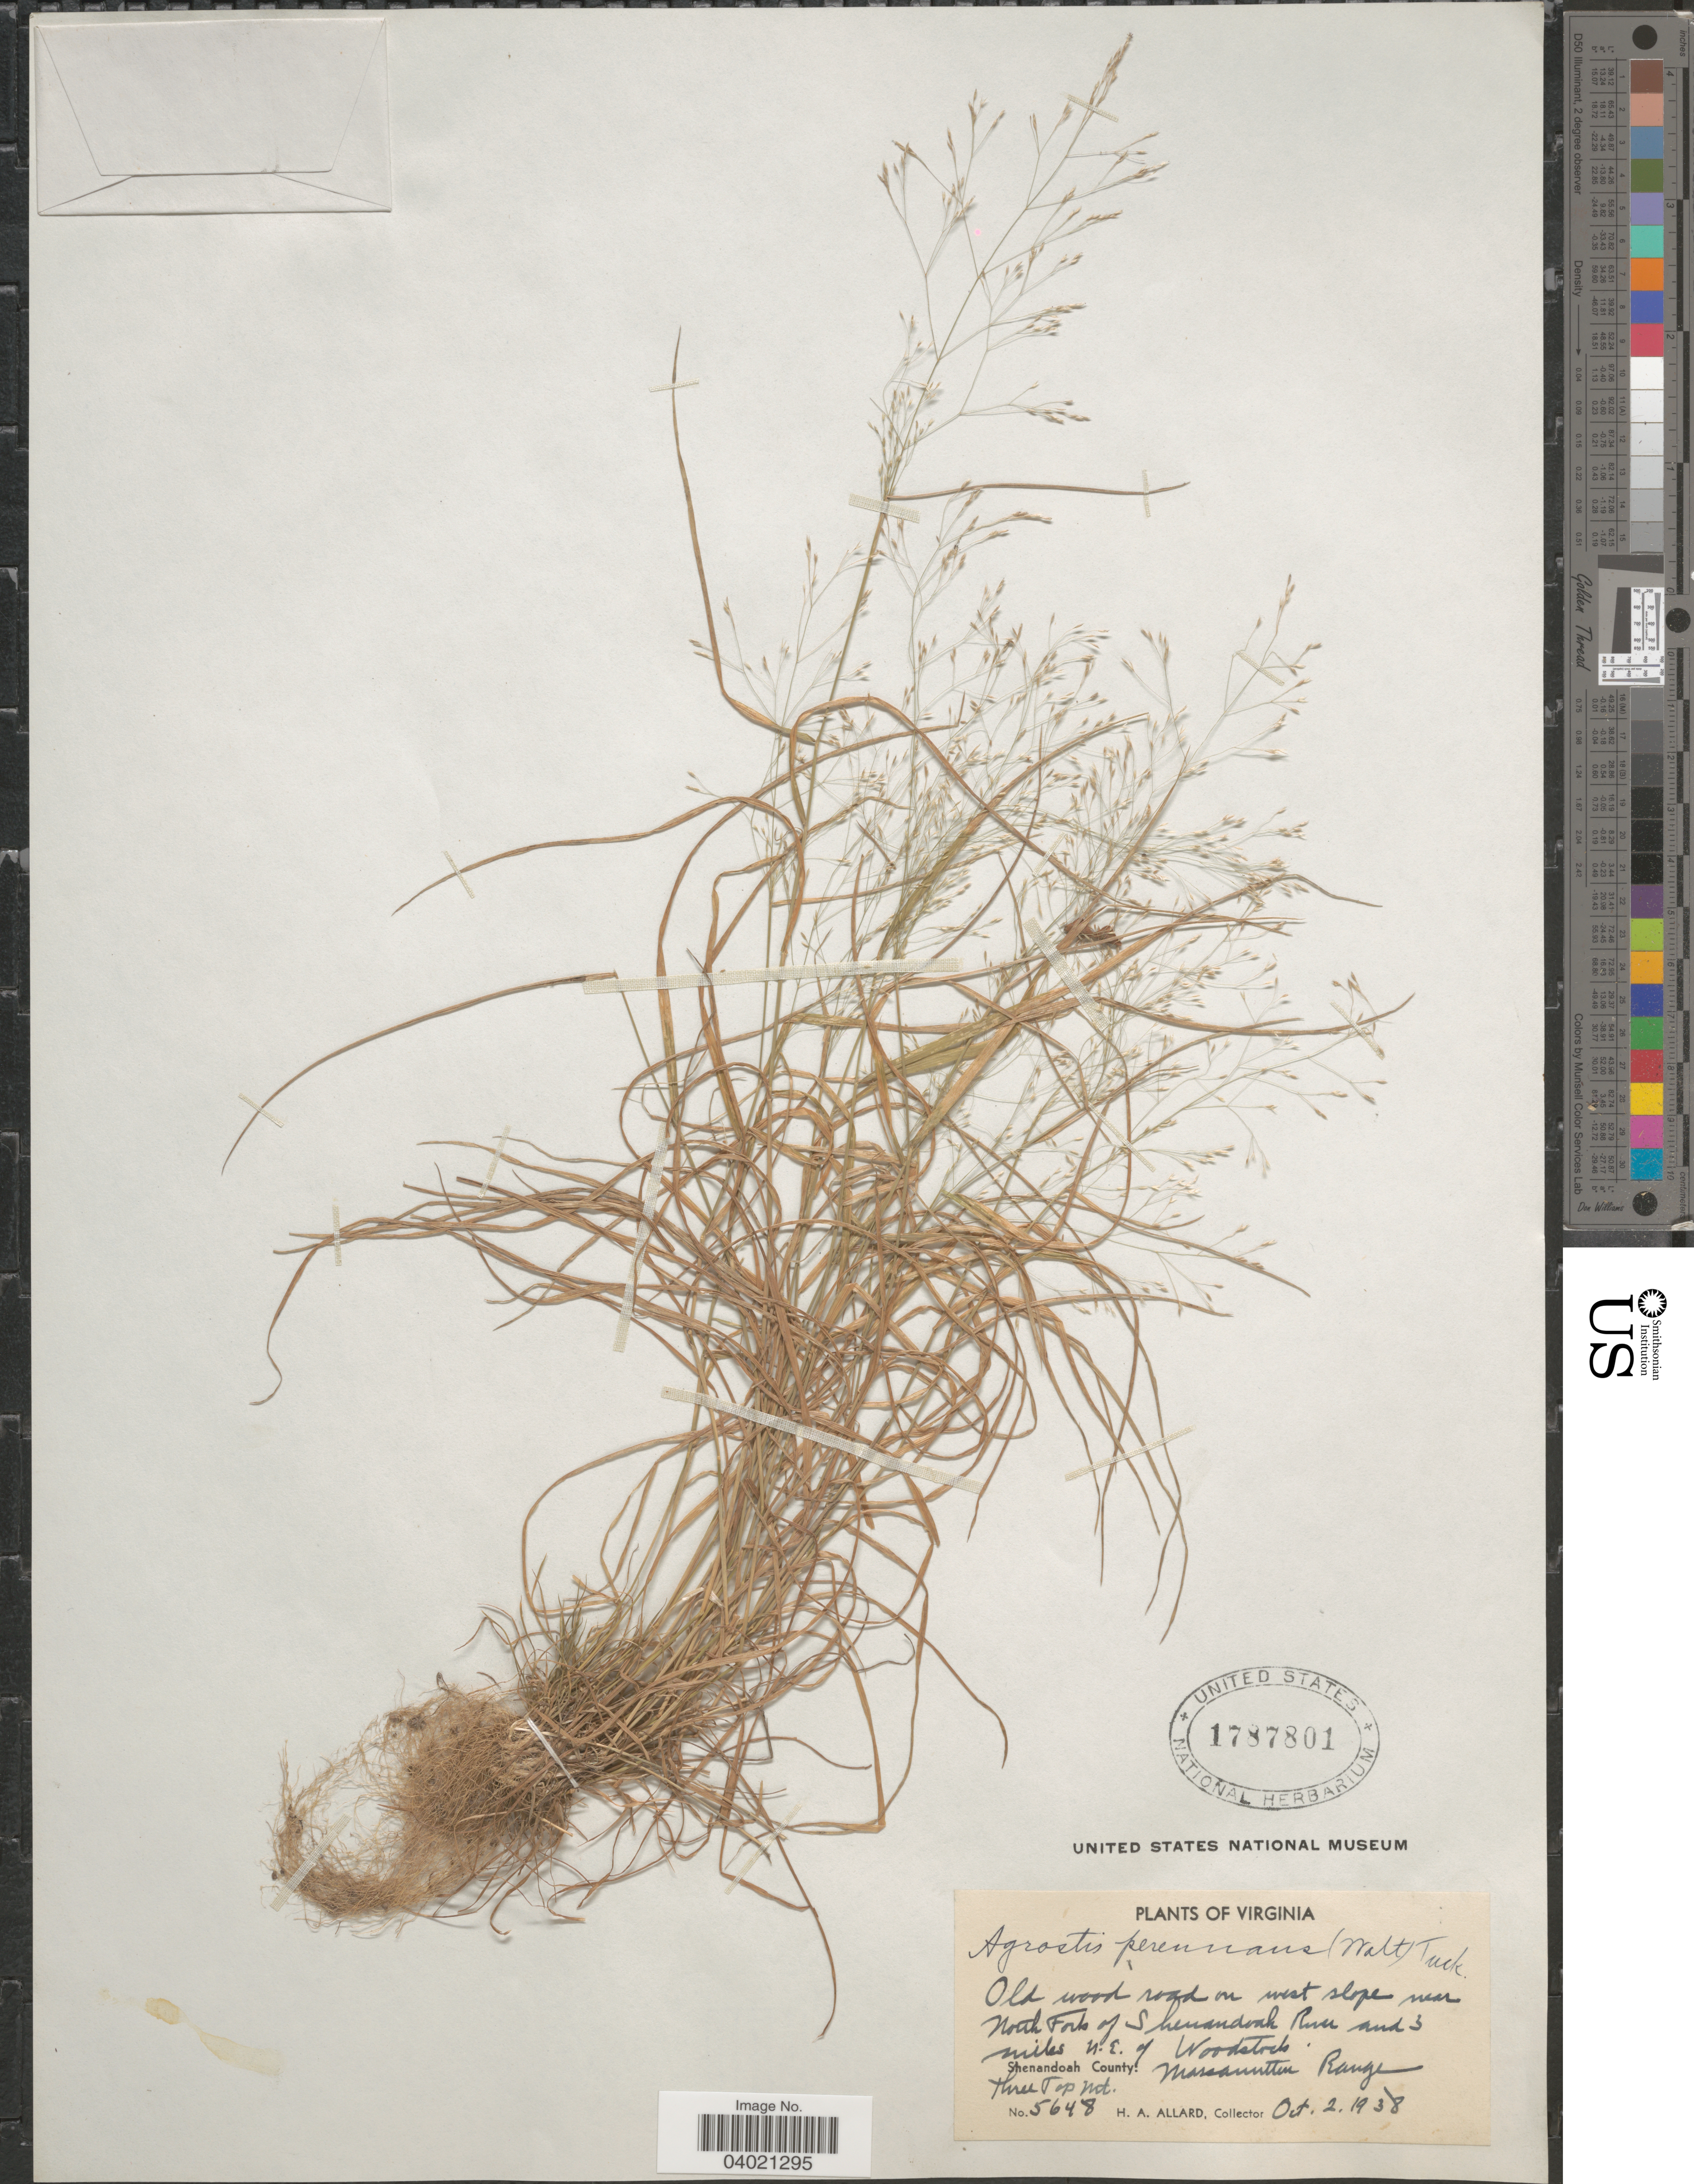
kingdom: Plantae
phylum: Tracheophyta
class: Liliopsida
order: Poales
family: Poaceae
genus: Agrostis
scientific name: Agrostis perennans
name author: (Walter) Tuck.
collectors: H. A. Allard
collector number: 5648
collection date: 1938-10-02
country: United States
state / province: Virginia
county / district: Shenandoah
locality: Old wood road on west slope near North Forks of Shenandoah River and 3 miles N. E. of Woodstock. Shenandoah County: Massanutten Range. Three Top Mt.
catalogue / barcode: US 1787801